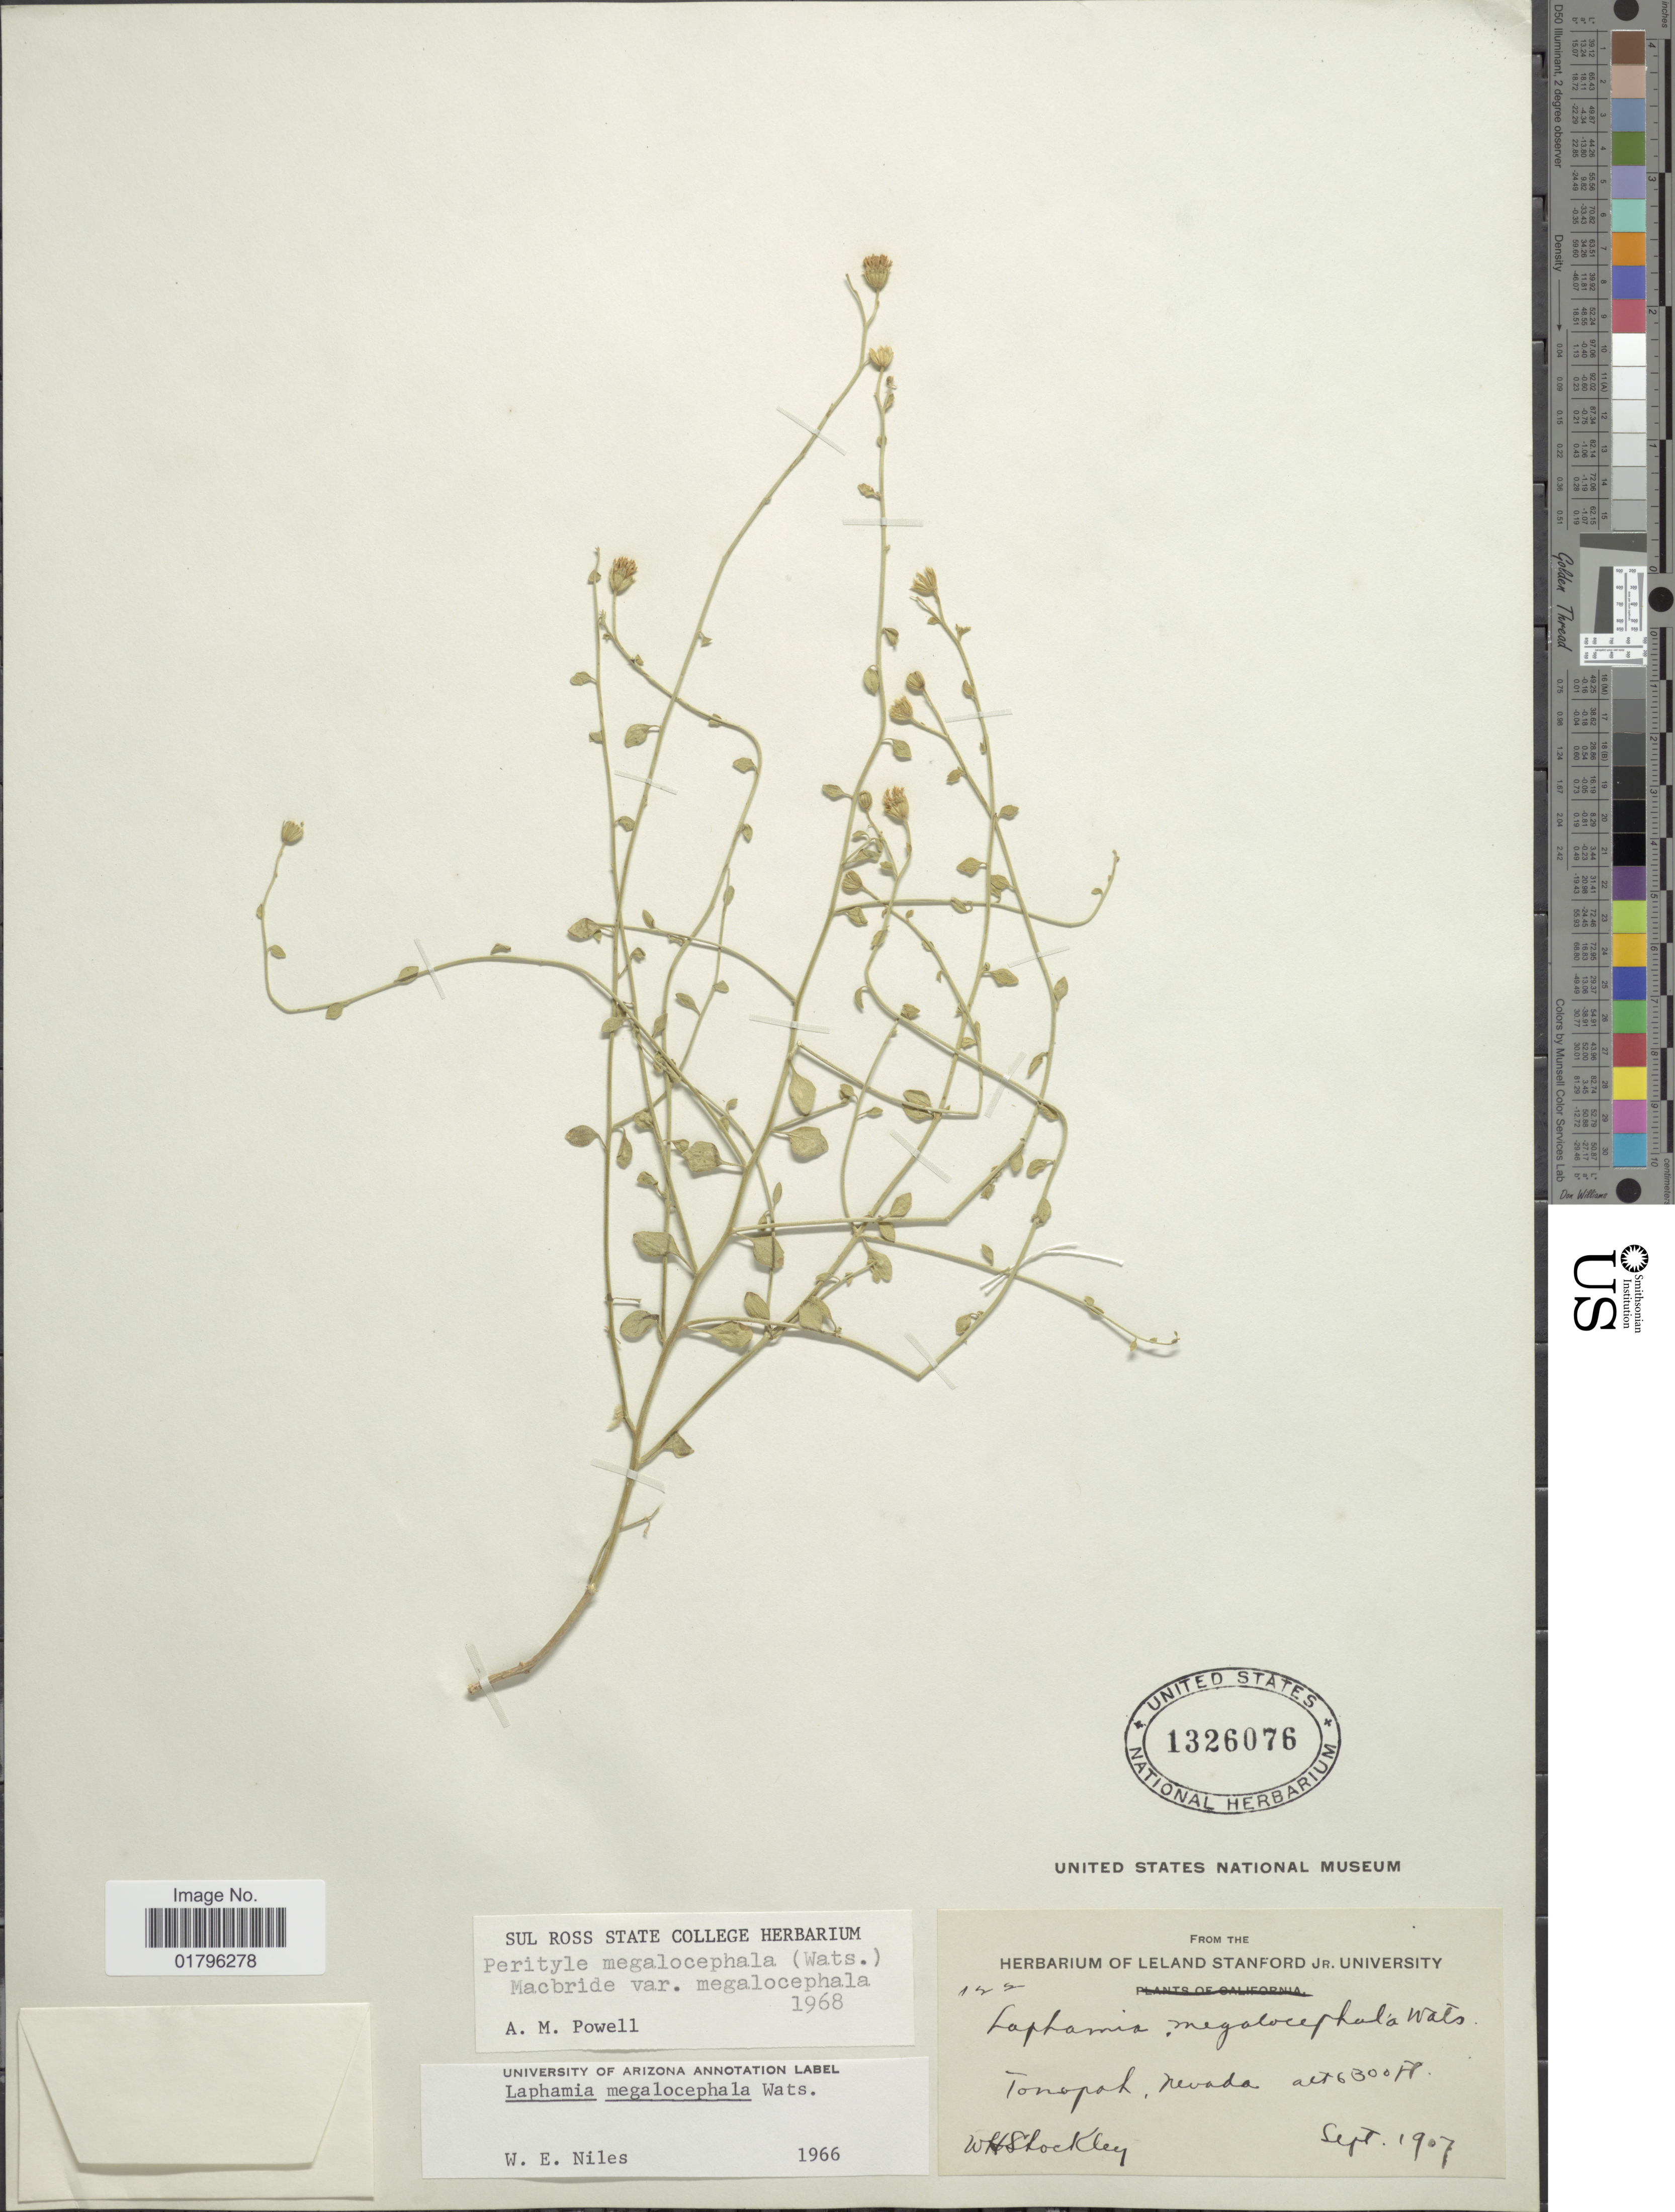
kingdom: Plantae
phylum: Tracheophyta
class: Magnoliopsida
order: Asterales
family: Asteraceae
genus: Perityle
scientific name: Perityle megalocephala var. megalocephala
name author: (S. Watson) J.F. Macbr.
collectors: W. Shockley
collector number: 145*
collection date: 1907-09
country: United States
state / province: Nevada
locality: Tonopah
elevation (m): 1920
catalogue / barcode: US 1326076